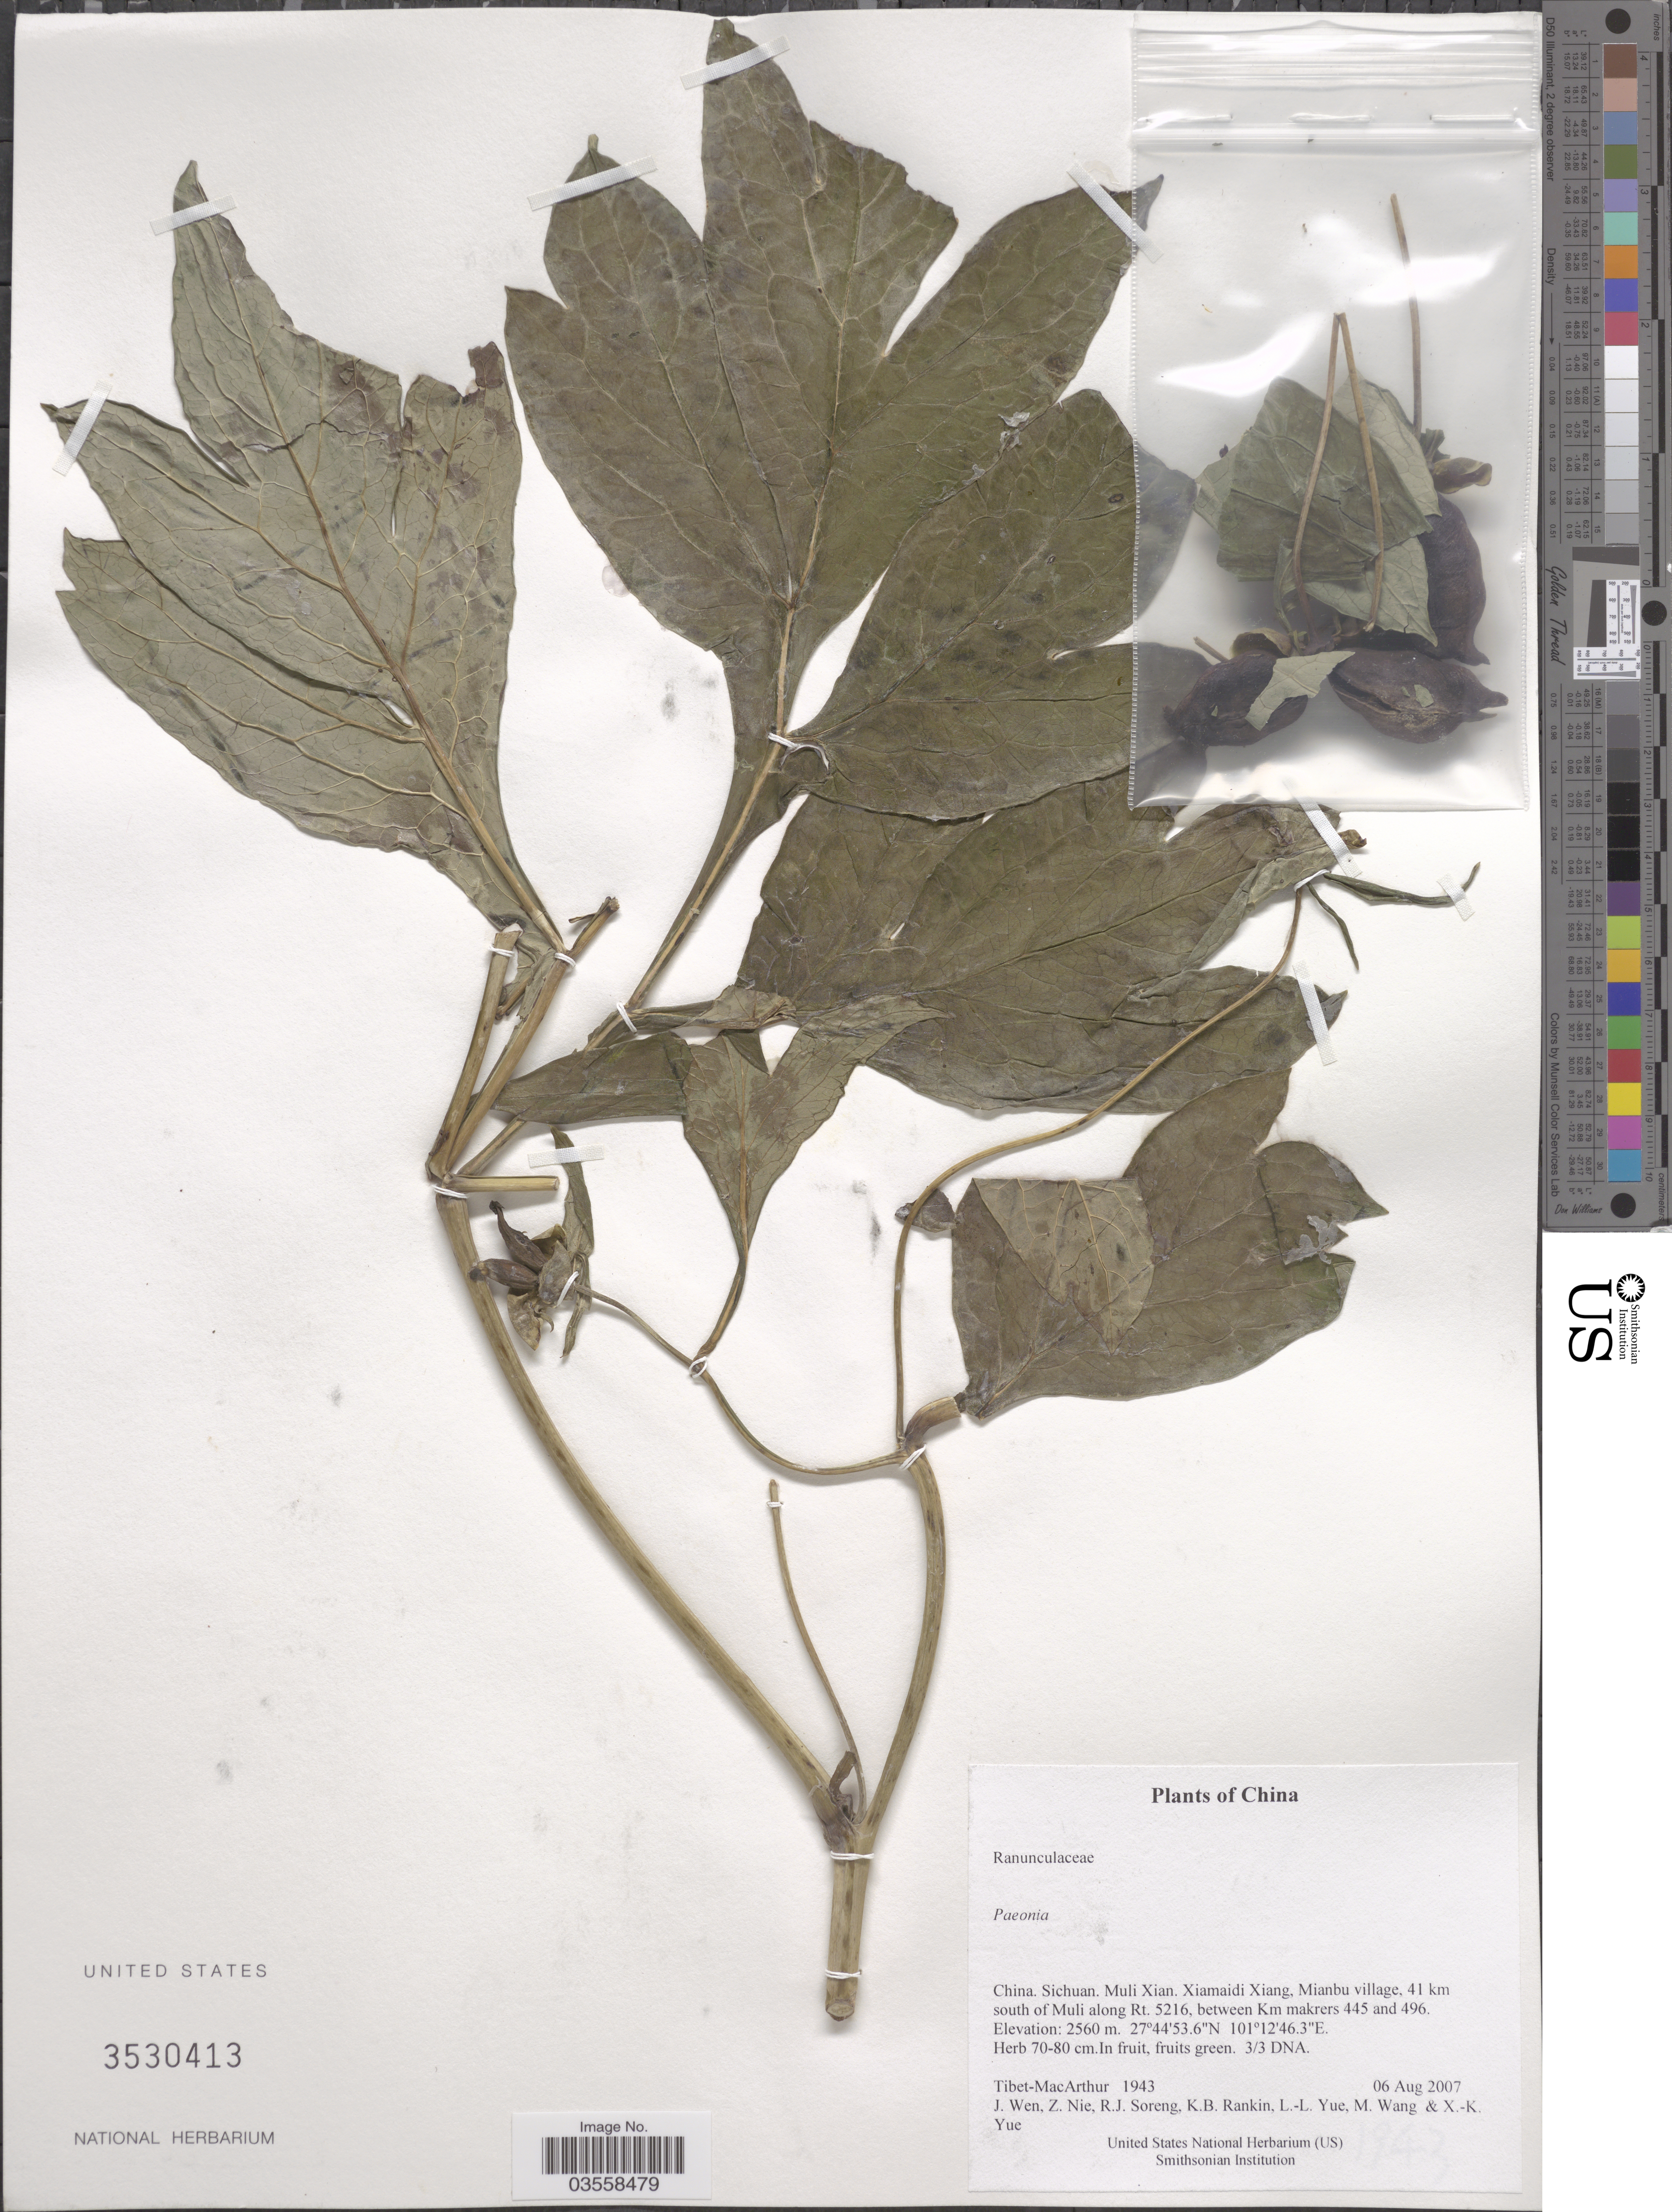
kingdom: Plantae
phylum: Tracheophyta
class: Magnoliopsida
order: Saxifragales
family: Paeoniaceae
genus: Paeonia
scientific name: Paeonia sp.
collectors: Tibet-MacArthur, J. Wen, Z. Nie, R. J. Soreng & et al.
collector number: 1943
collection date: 2007-08-06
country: China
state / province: Sichuan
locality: Muli Xian. Xiamaidi Xiang, Mianbu village, 41 km south of Muli along Rt. 5216, between Km makrers 445 and 496.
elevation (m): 2560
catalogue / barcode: US 3530413